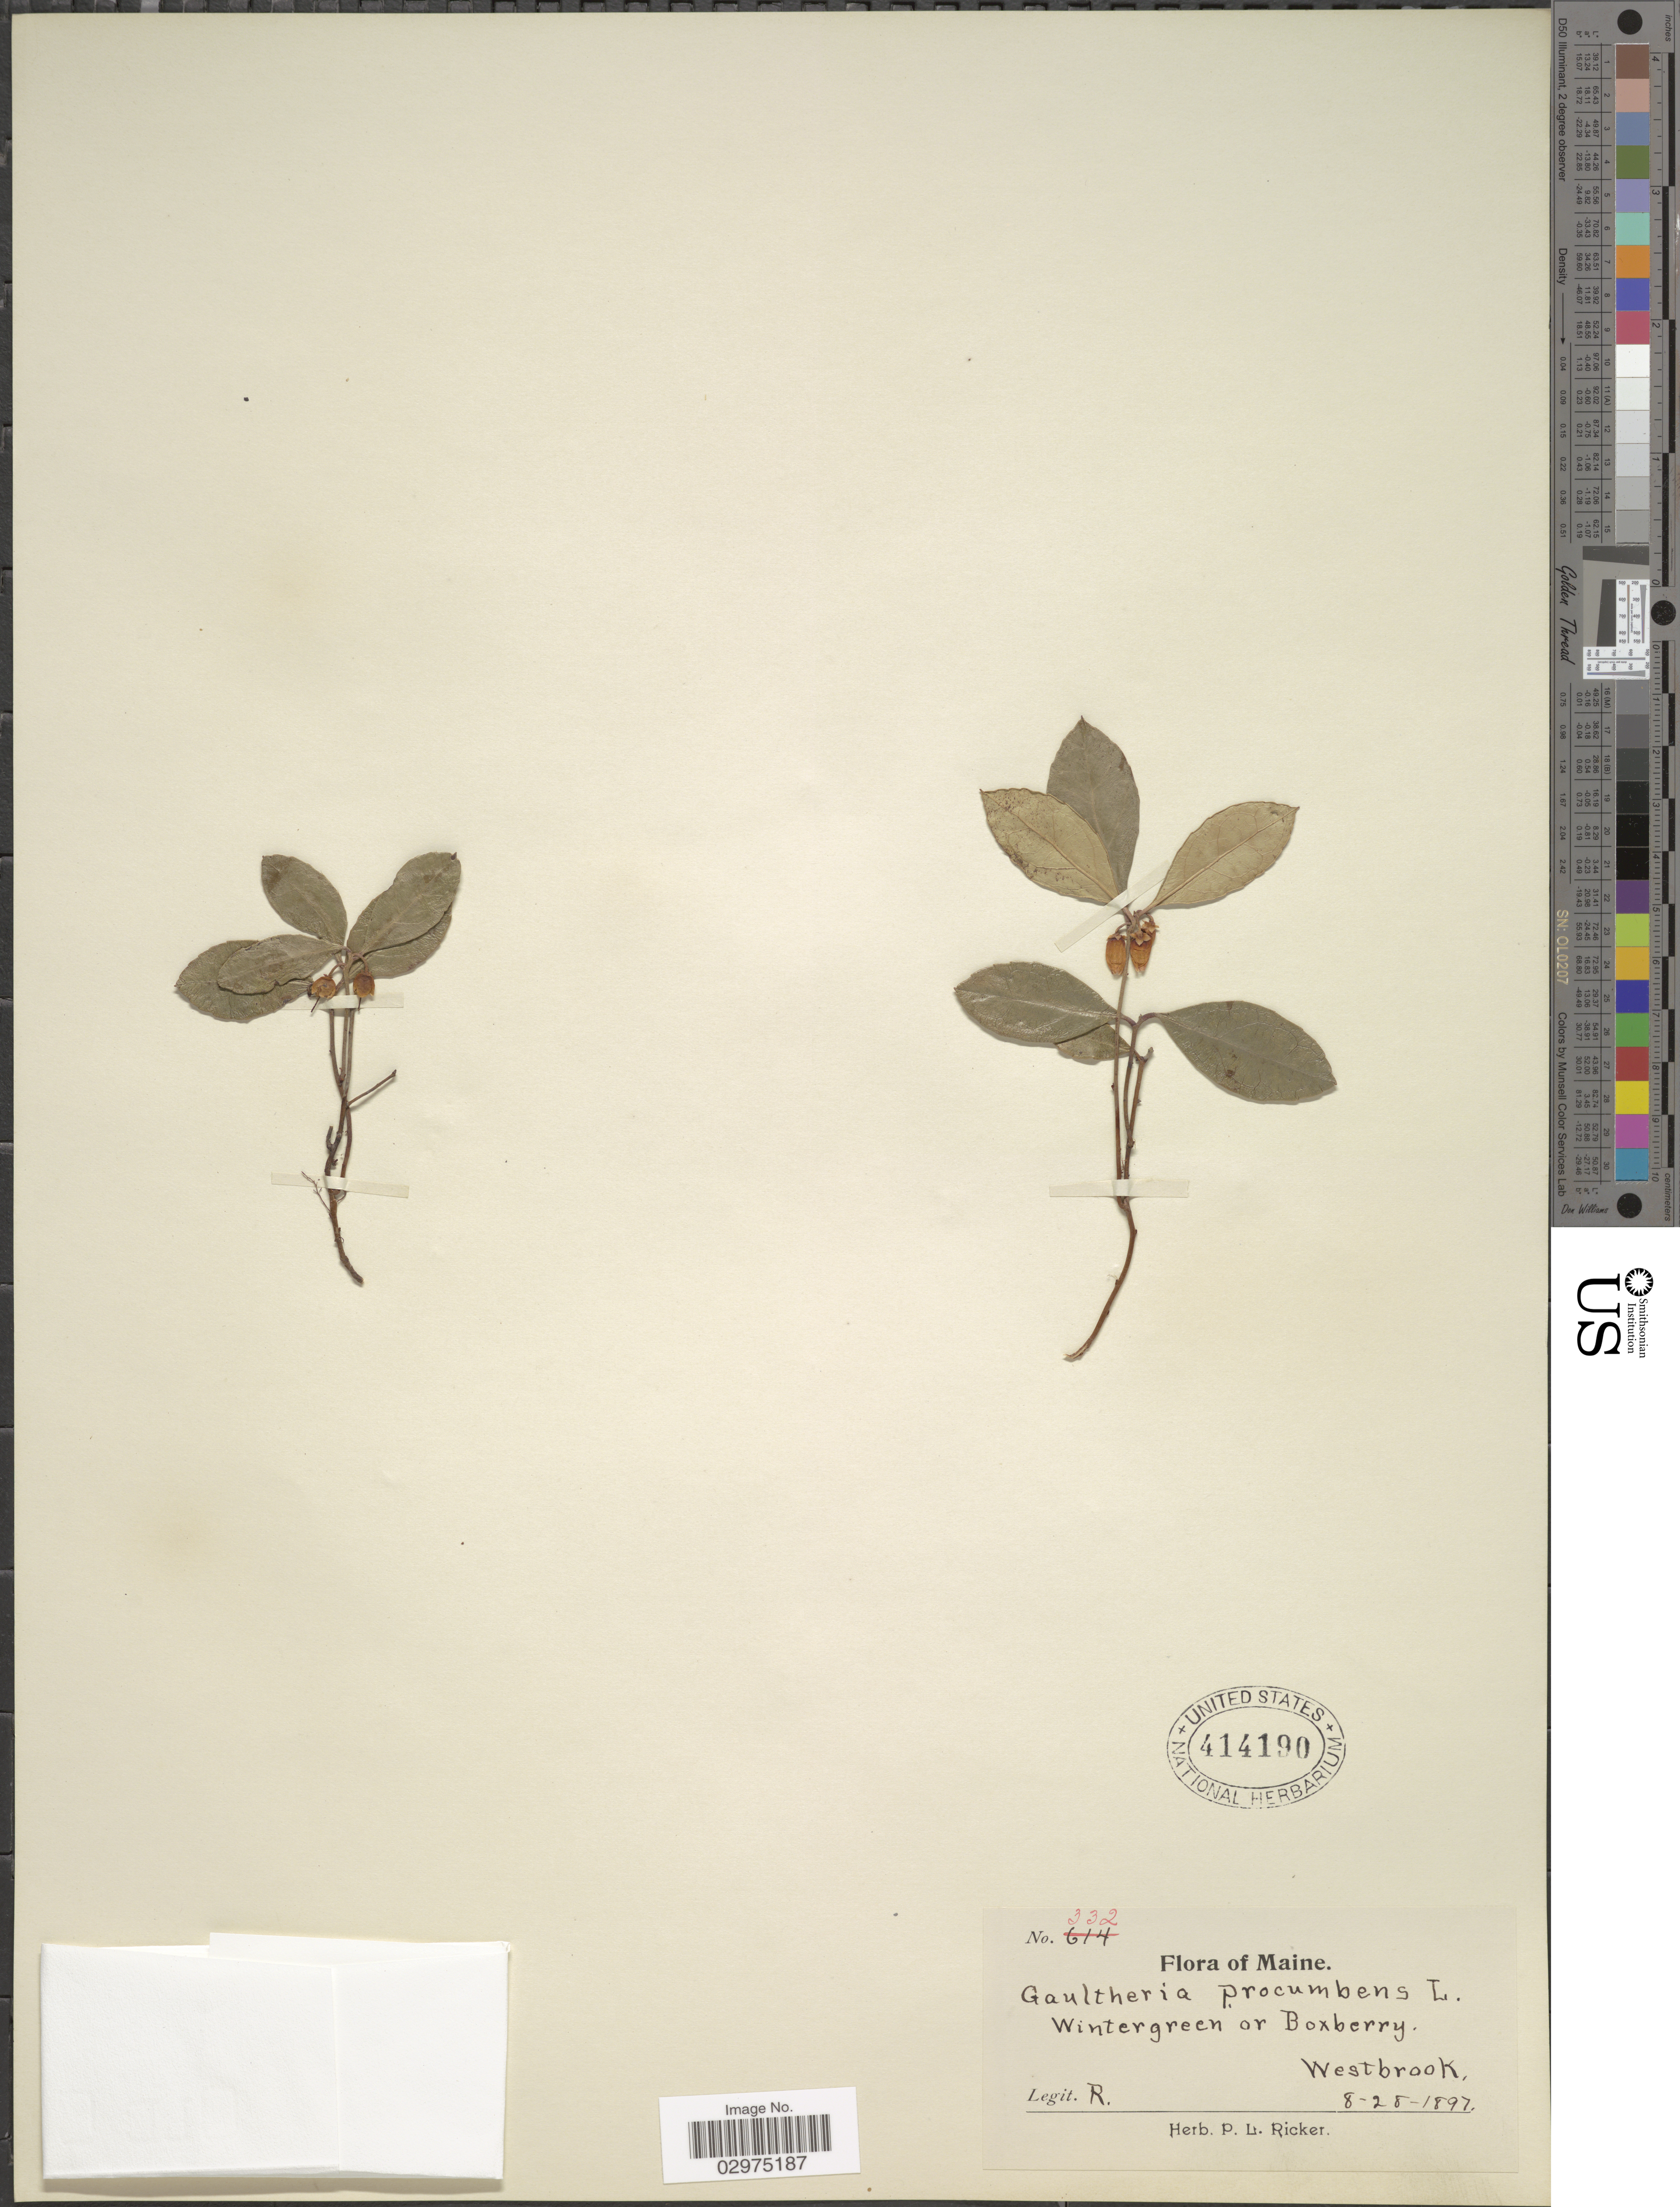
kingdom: Plantae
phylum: Tracheophyta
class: Magnoliopsida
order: Ericales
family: Ericaceae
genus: Gaultheria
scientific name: Gaultheria procumbens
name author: L.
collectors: P. Ricker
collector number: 332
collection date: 1897-08-28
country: United States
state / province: Maine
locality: Westbrook.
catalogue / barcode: US 414190